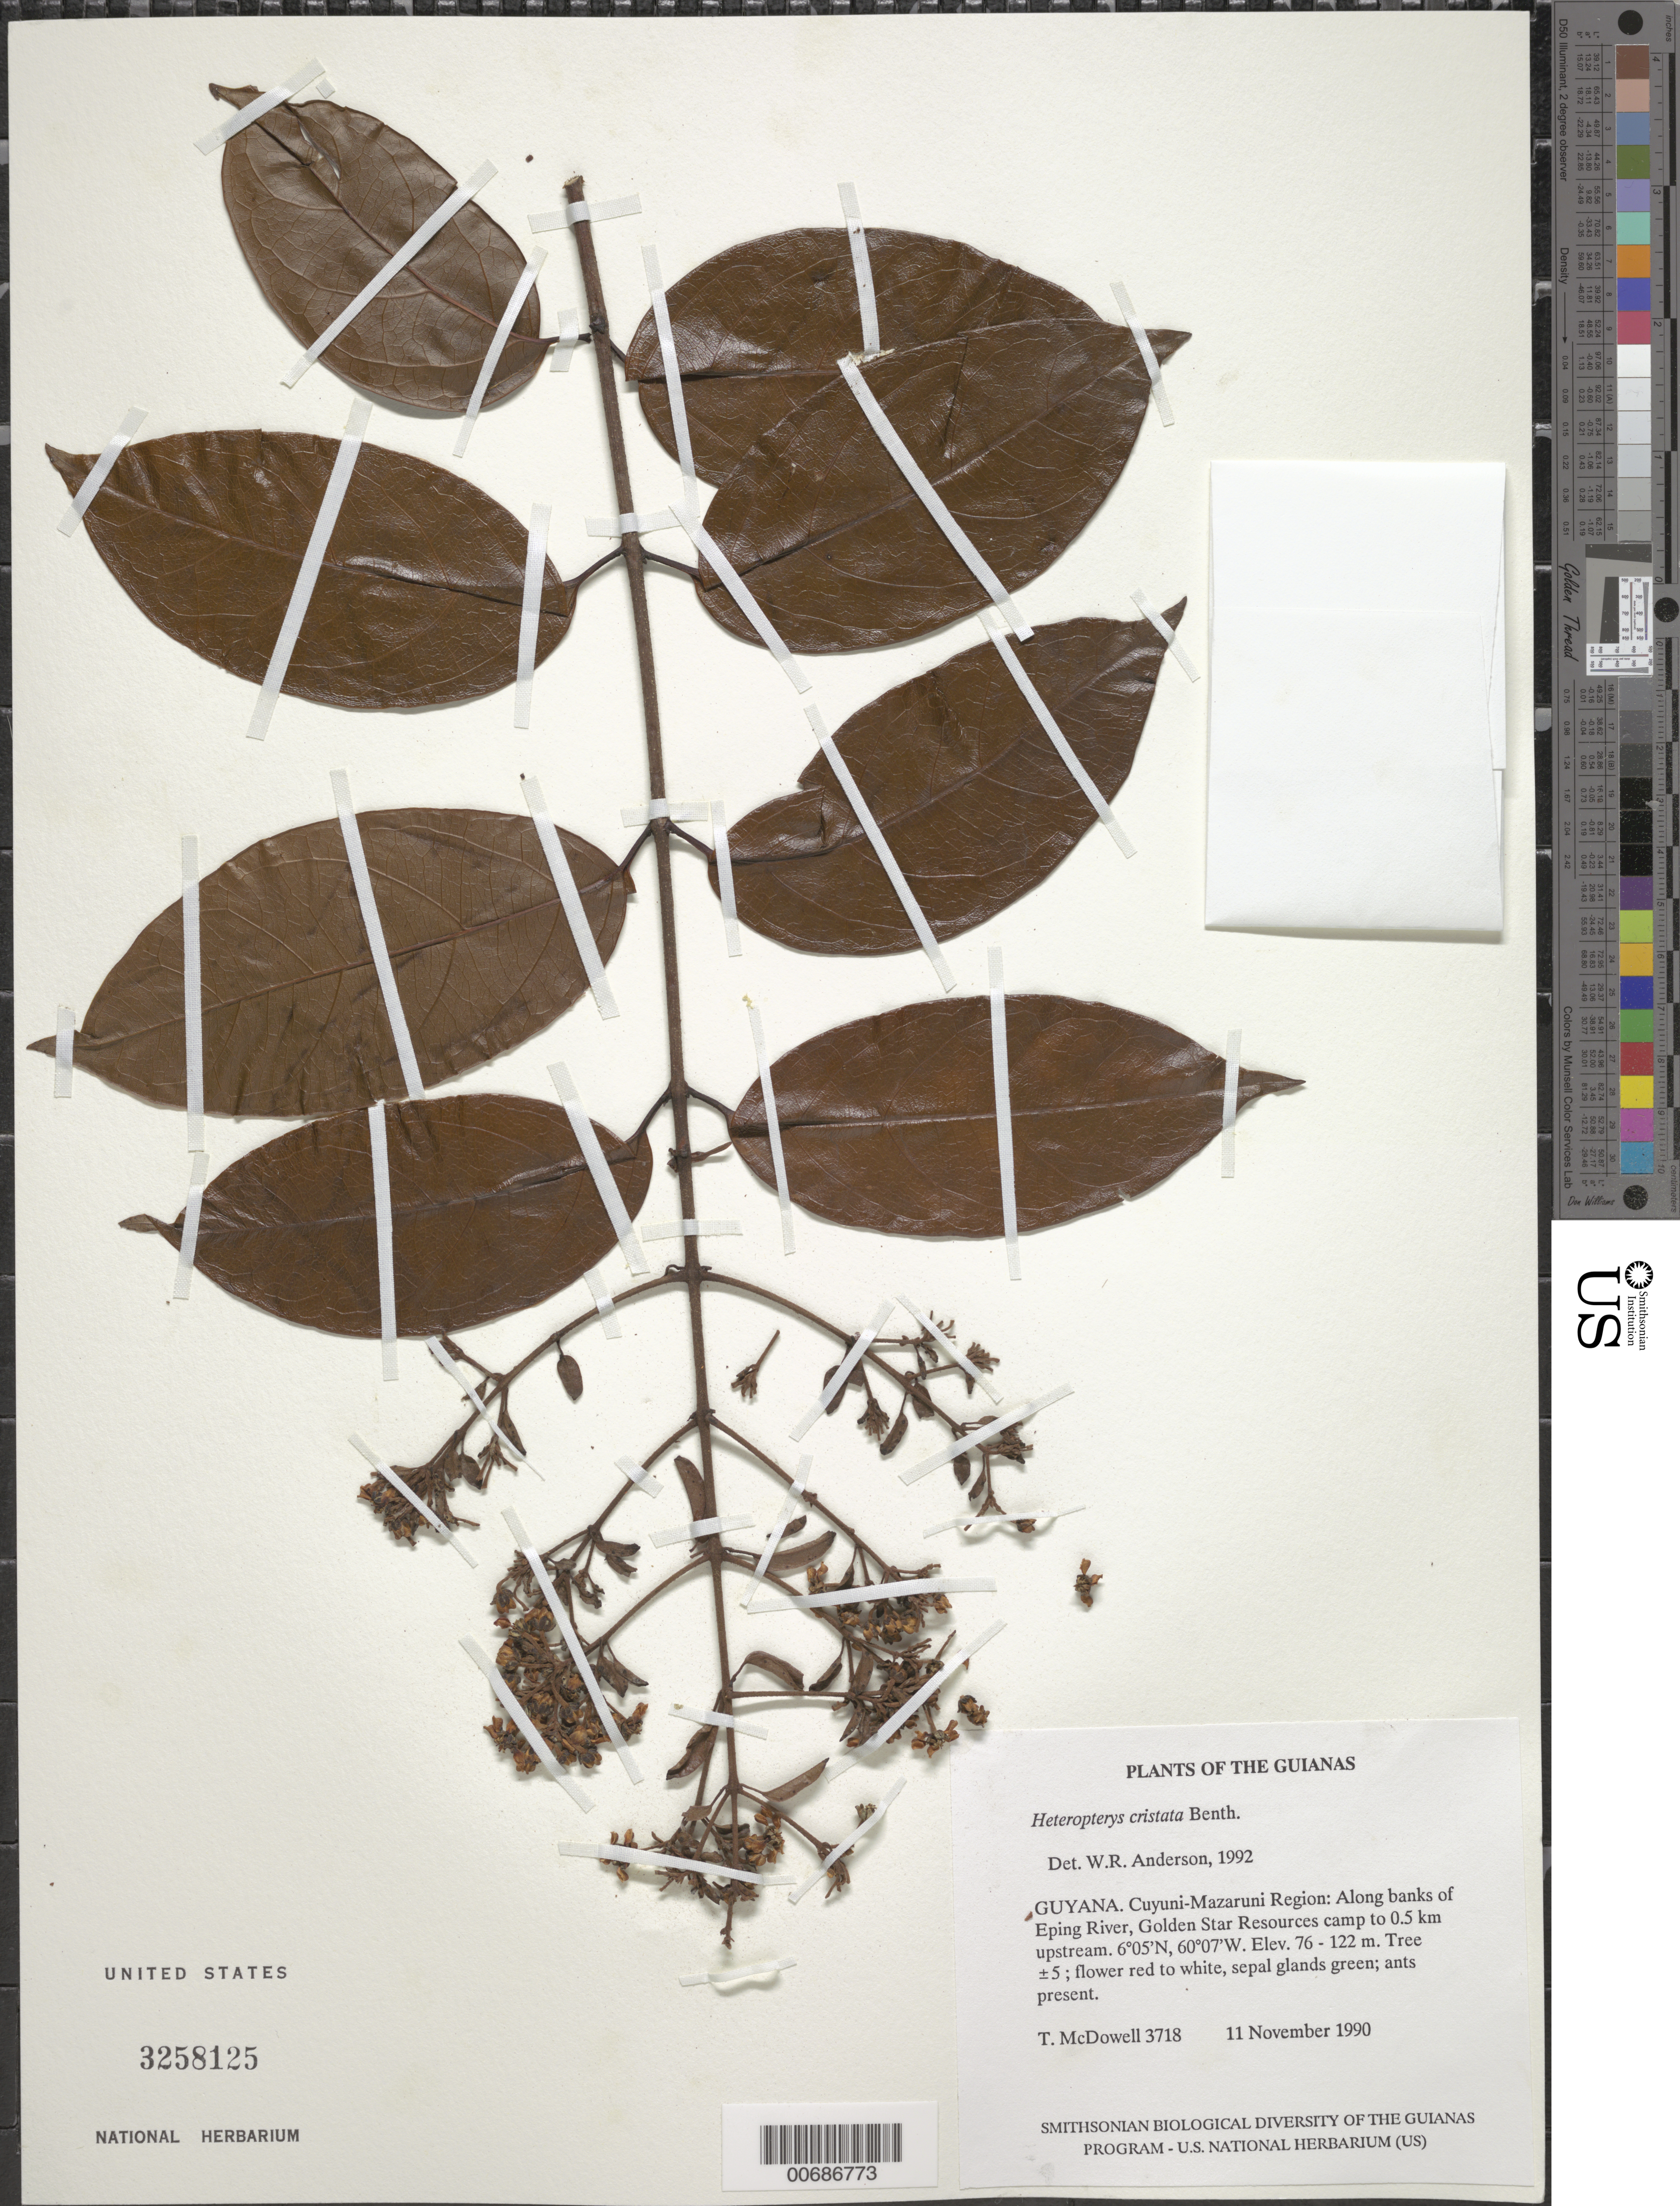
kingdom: Plantae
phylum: Tracheophyta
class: Magnoliopsida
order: Malpighiales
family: Malpighiaceae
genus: Heteropterys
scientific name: Heteropterys cristata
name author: Benth.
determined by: Anderson, W. R., (MICH), University of Michigan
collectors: T. McDowell & D. Gopaul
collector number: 3718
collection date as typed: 11 November 1990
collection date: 1990-11-11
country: Guyana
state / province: Cuyuni-Mazaruni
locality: Eping River, from Golden Star Resources camp to 0.5 km upstream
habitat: Along banks of river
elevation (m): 76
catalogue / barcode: US 3258125